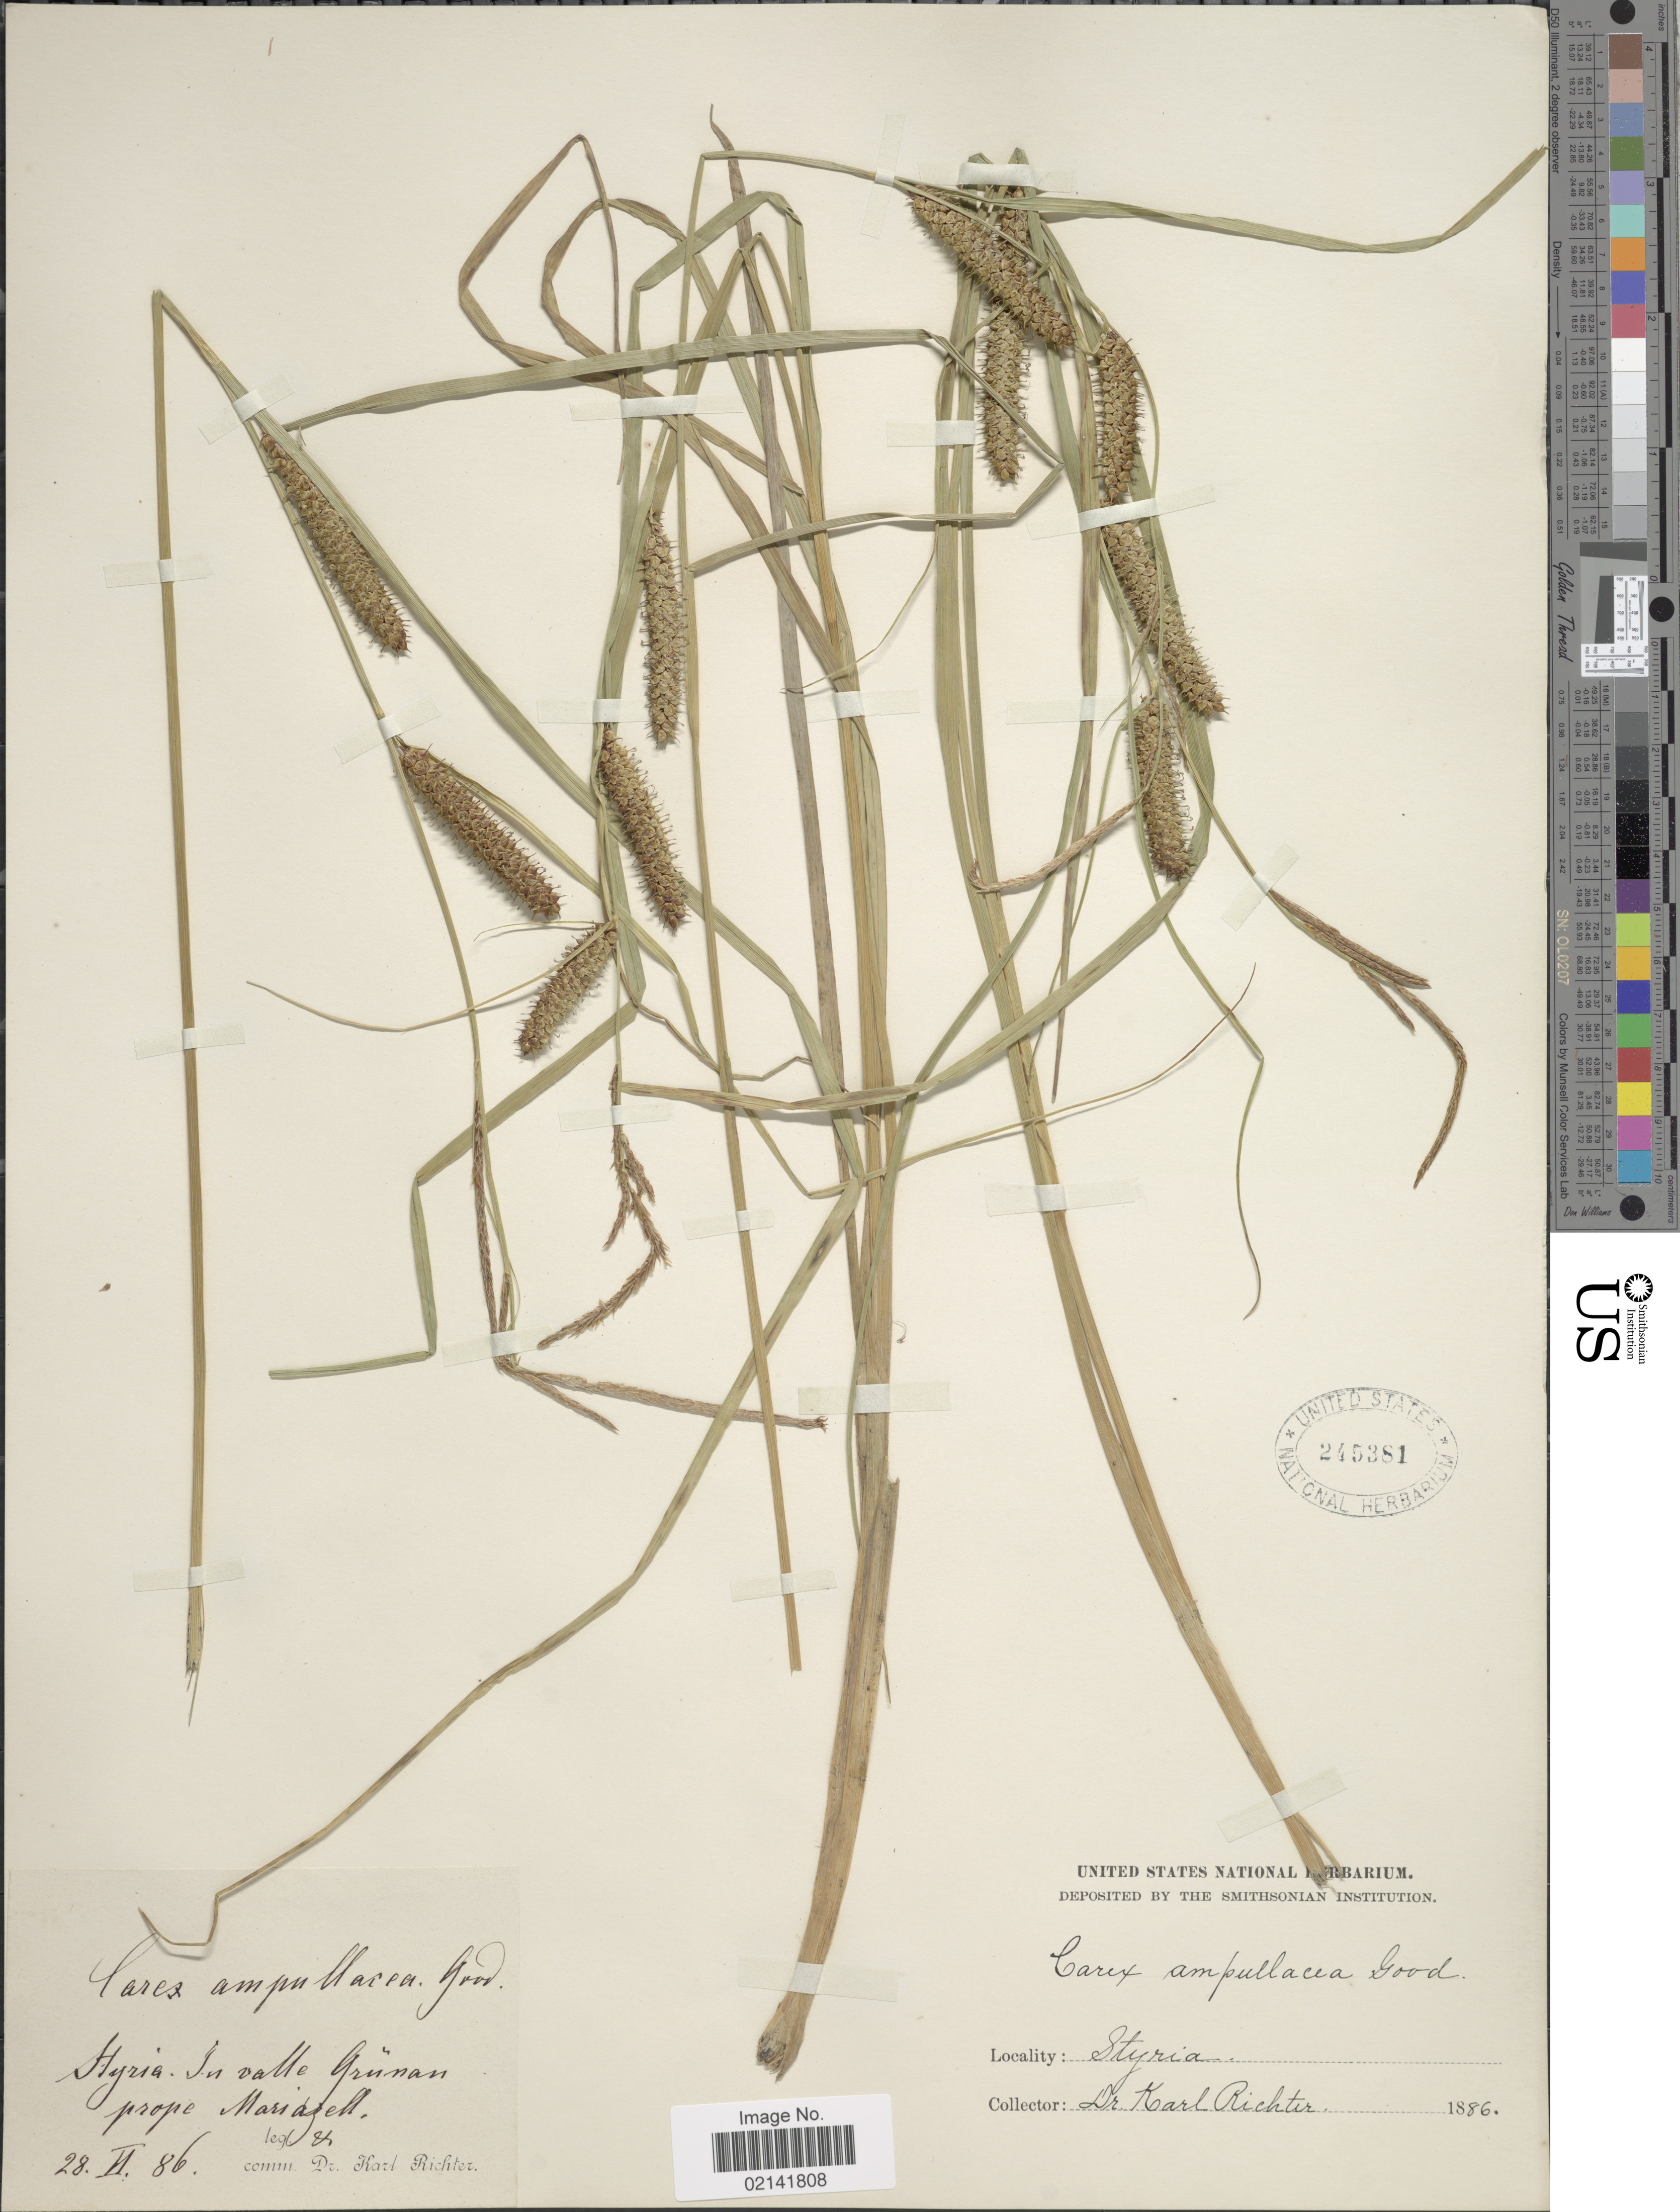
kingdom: Plantae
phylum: Tracheophyta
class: Liliopsida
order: Poales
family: Cyperaceae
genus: Carex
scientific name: Carex rostrata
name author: Stokes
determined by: Strong, Mark T., (BOT), Smithsonian Institution - National Museum of Natural History (UNITED STATES)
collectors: K. Richter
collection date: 1886-06-28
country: Austria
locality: Styria. In valle Grunan prope Mariazell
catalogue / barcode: US 245381